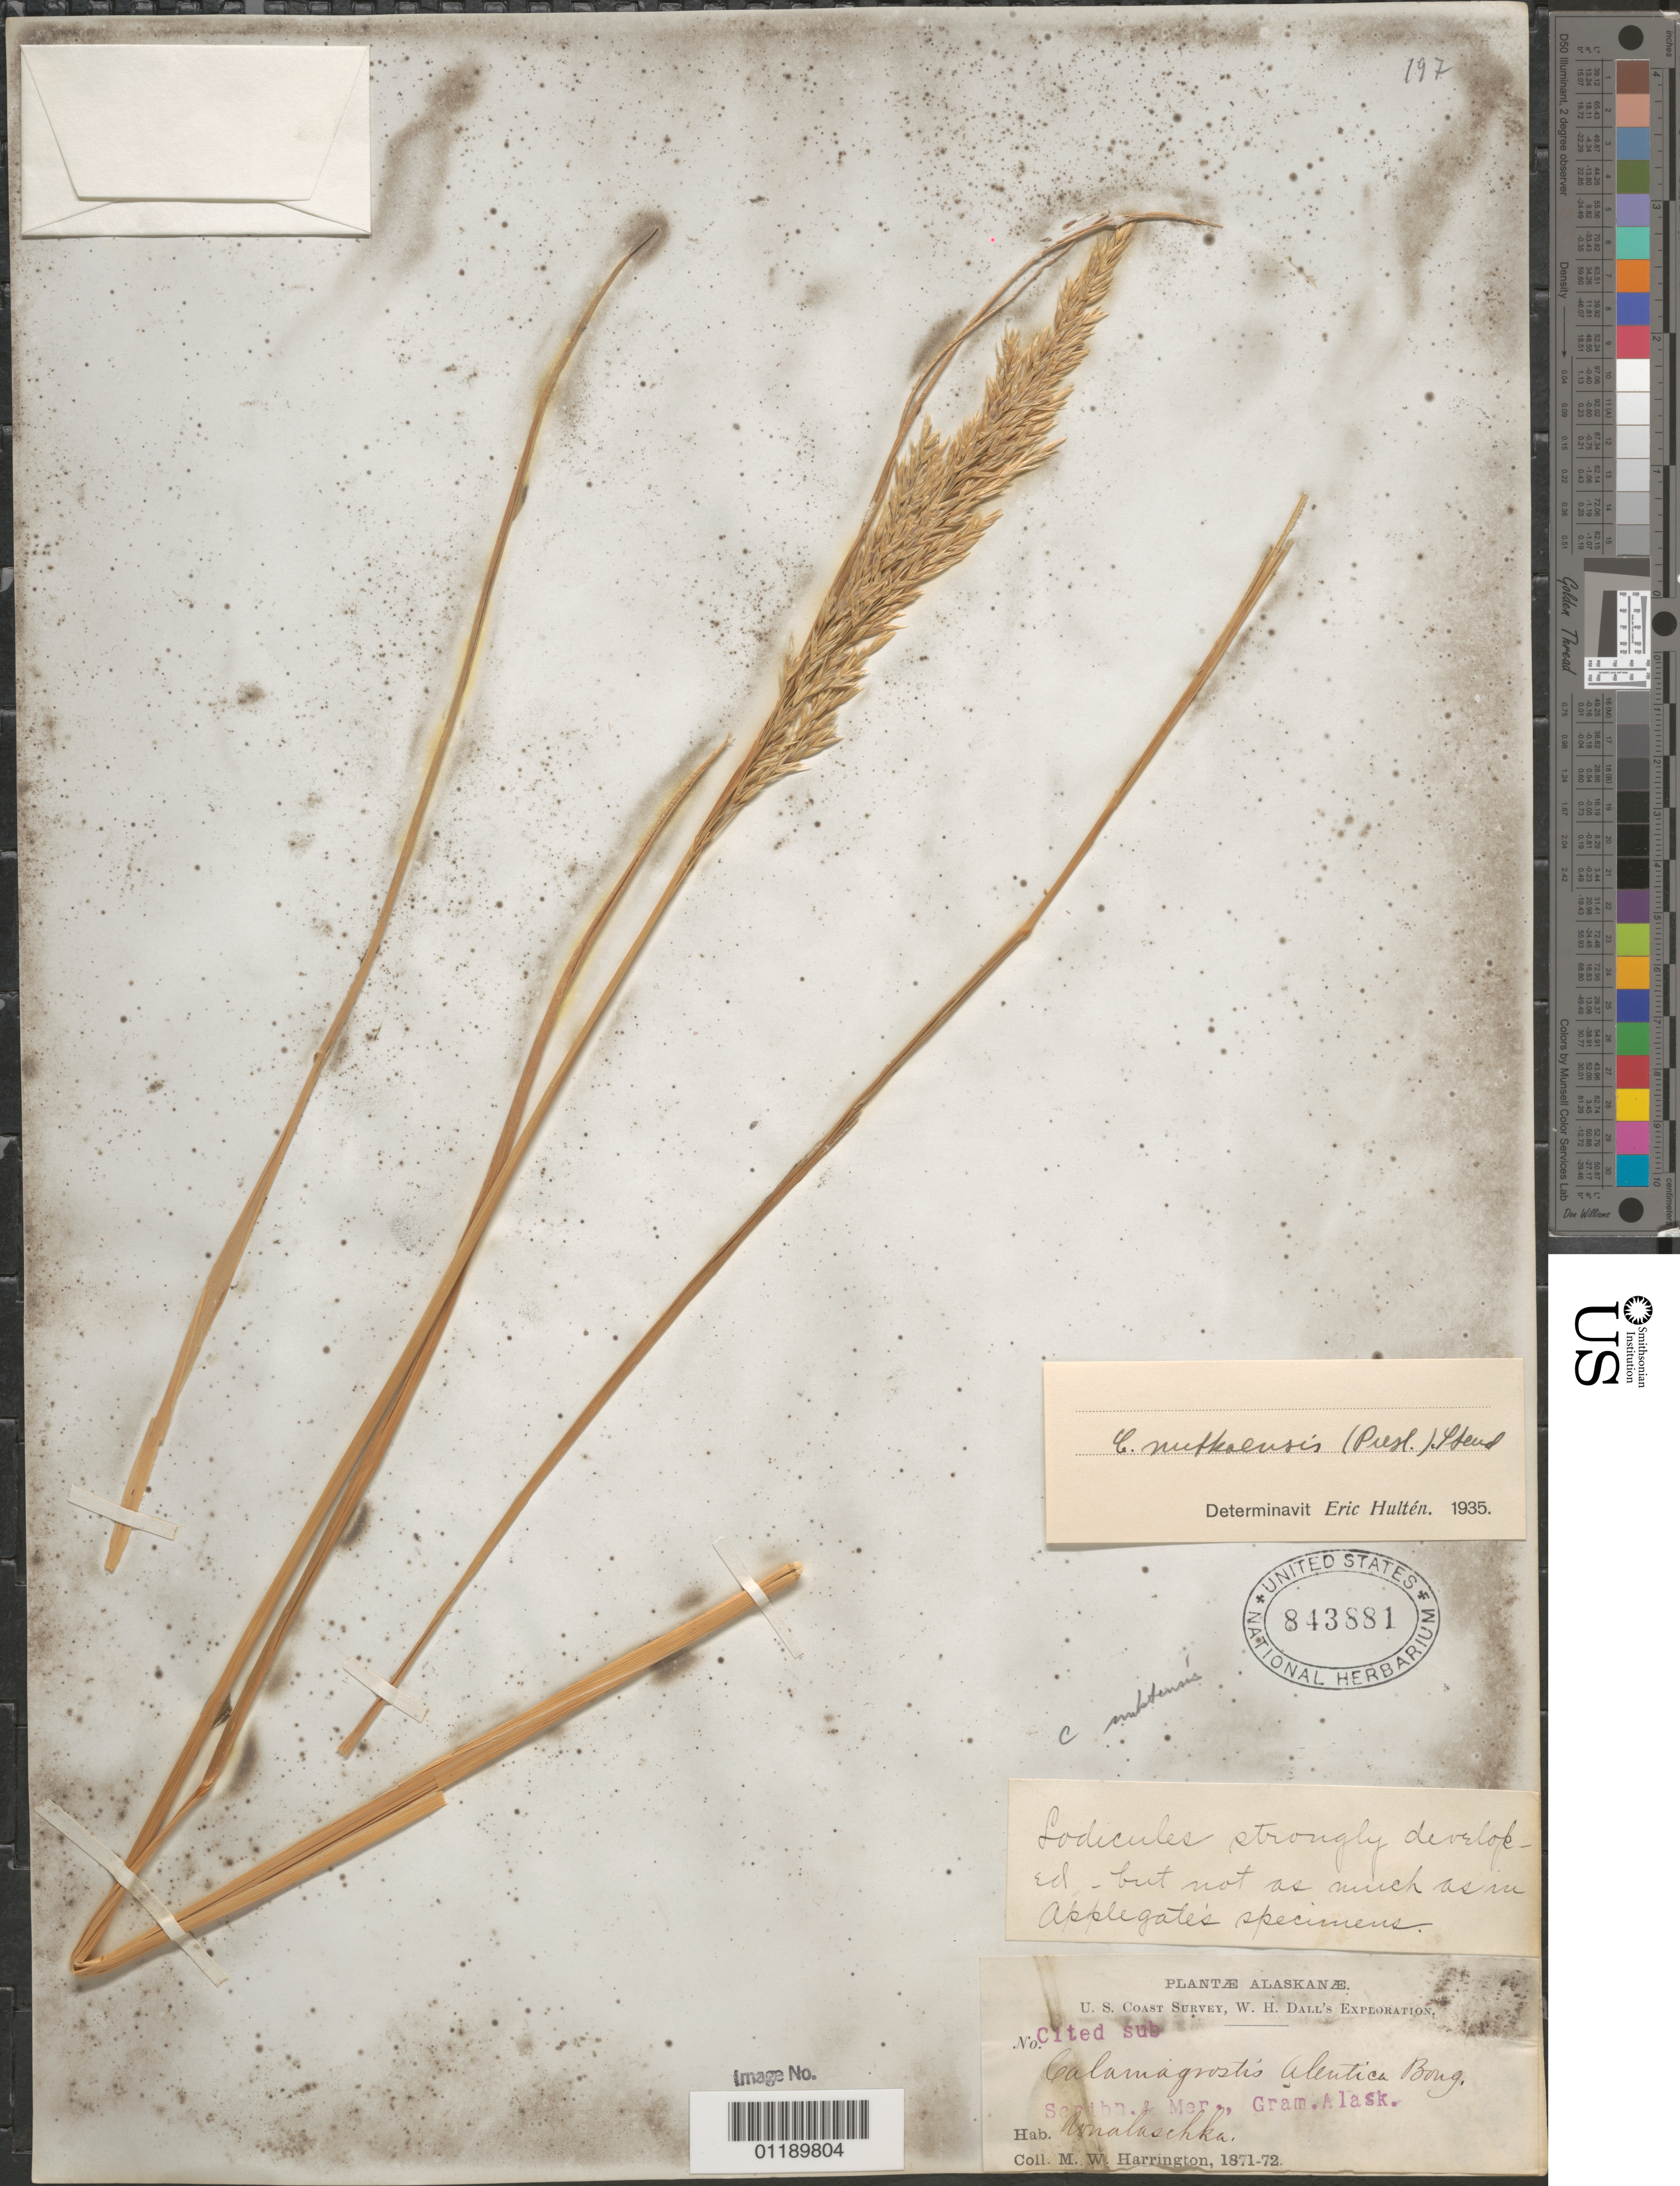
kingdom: Plantae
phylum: Tracheophyta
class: Liliopsida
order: Poales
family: Poaceae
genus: Calamagrostis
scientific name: Calamagrostis nutkaensis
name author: (J. Presl) Steud.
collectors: M. W. Harrington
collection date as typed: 1871 to -- --- 1872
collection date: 1871/1872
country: United States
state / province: Alaska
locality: Unalaska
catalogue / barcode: US 843881